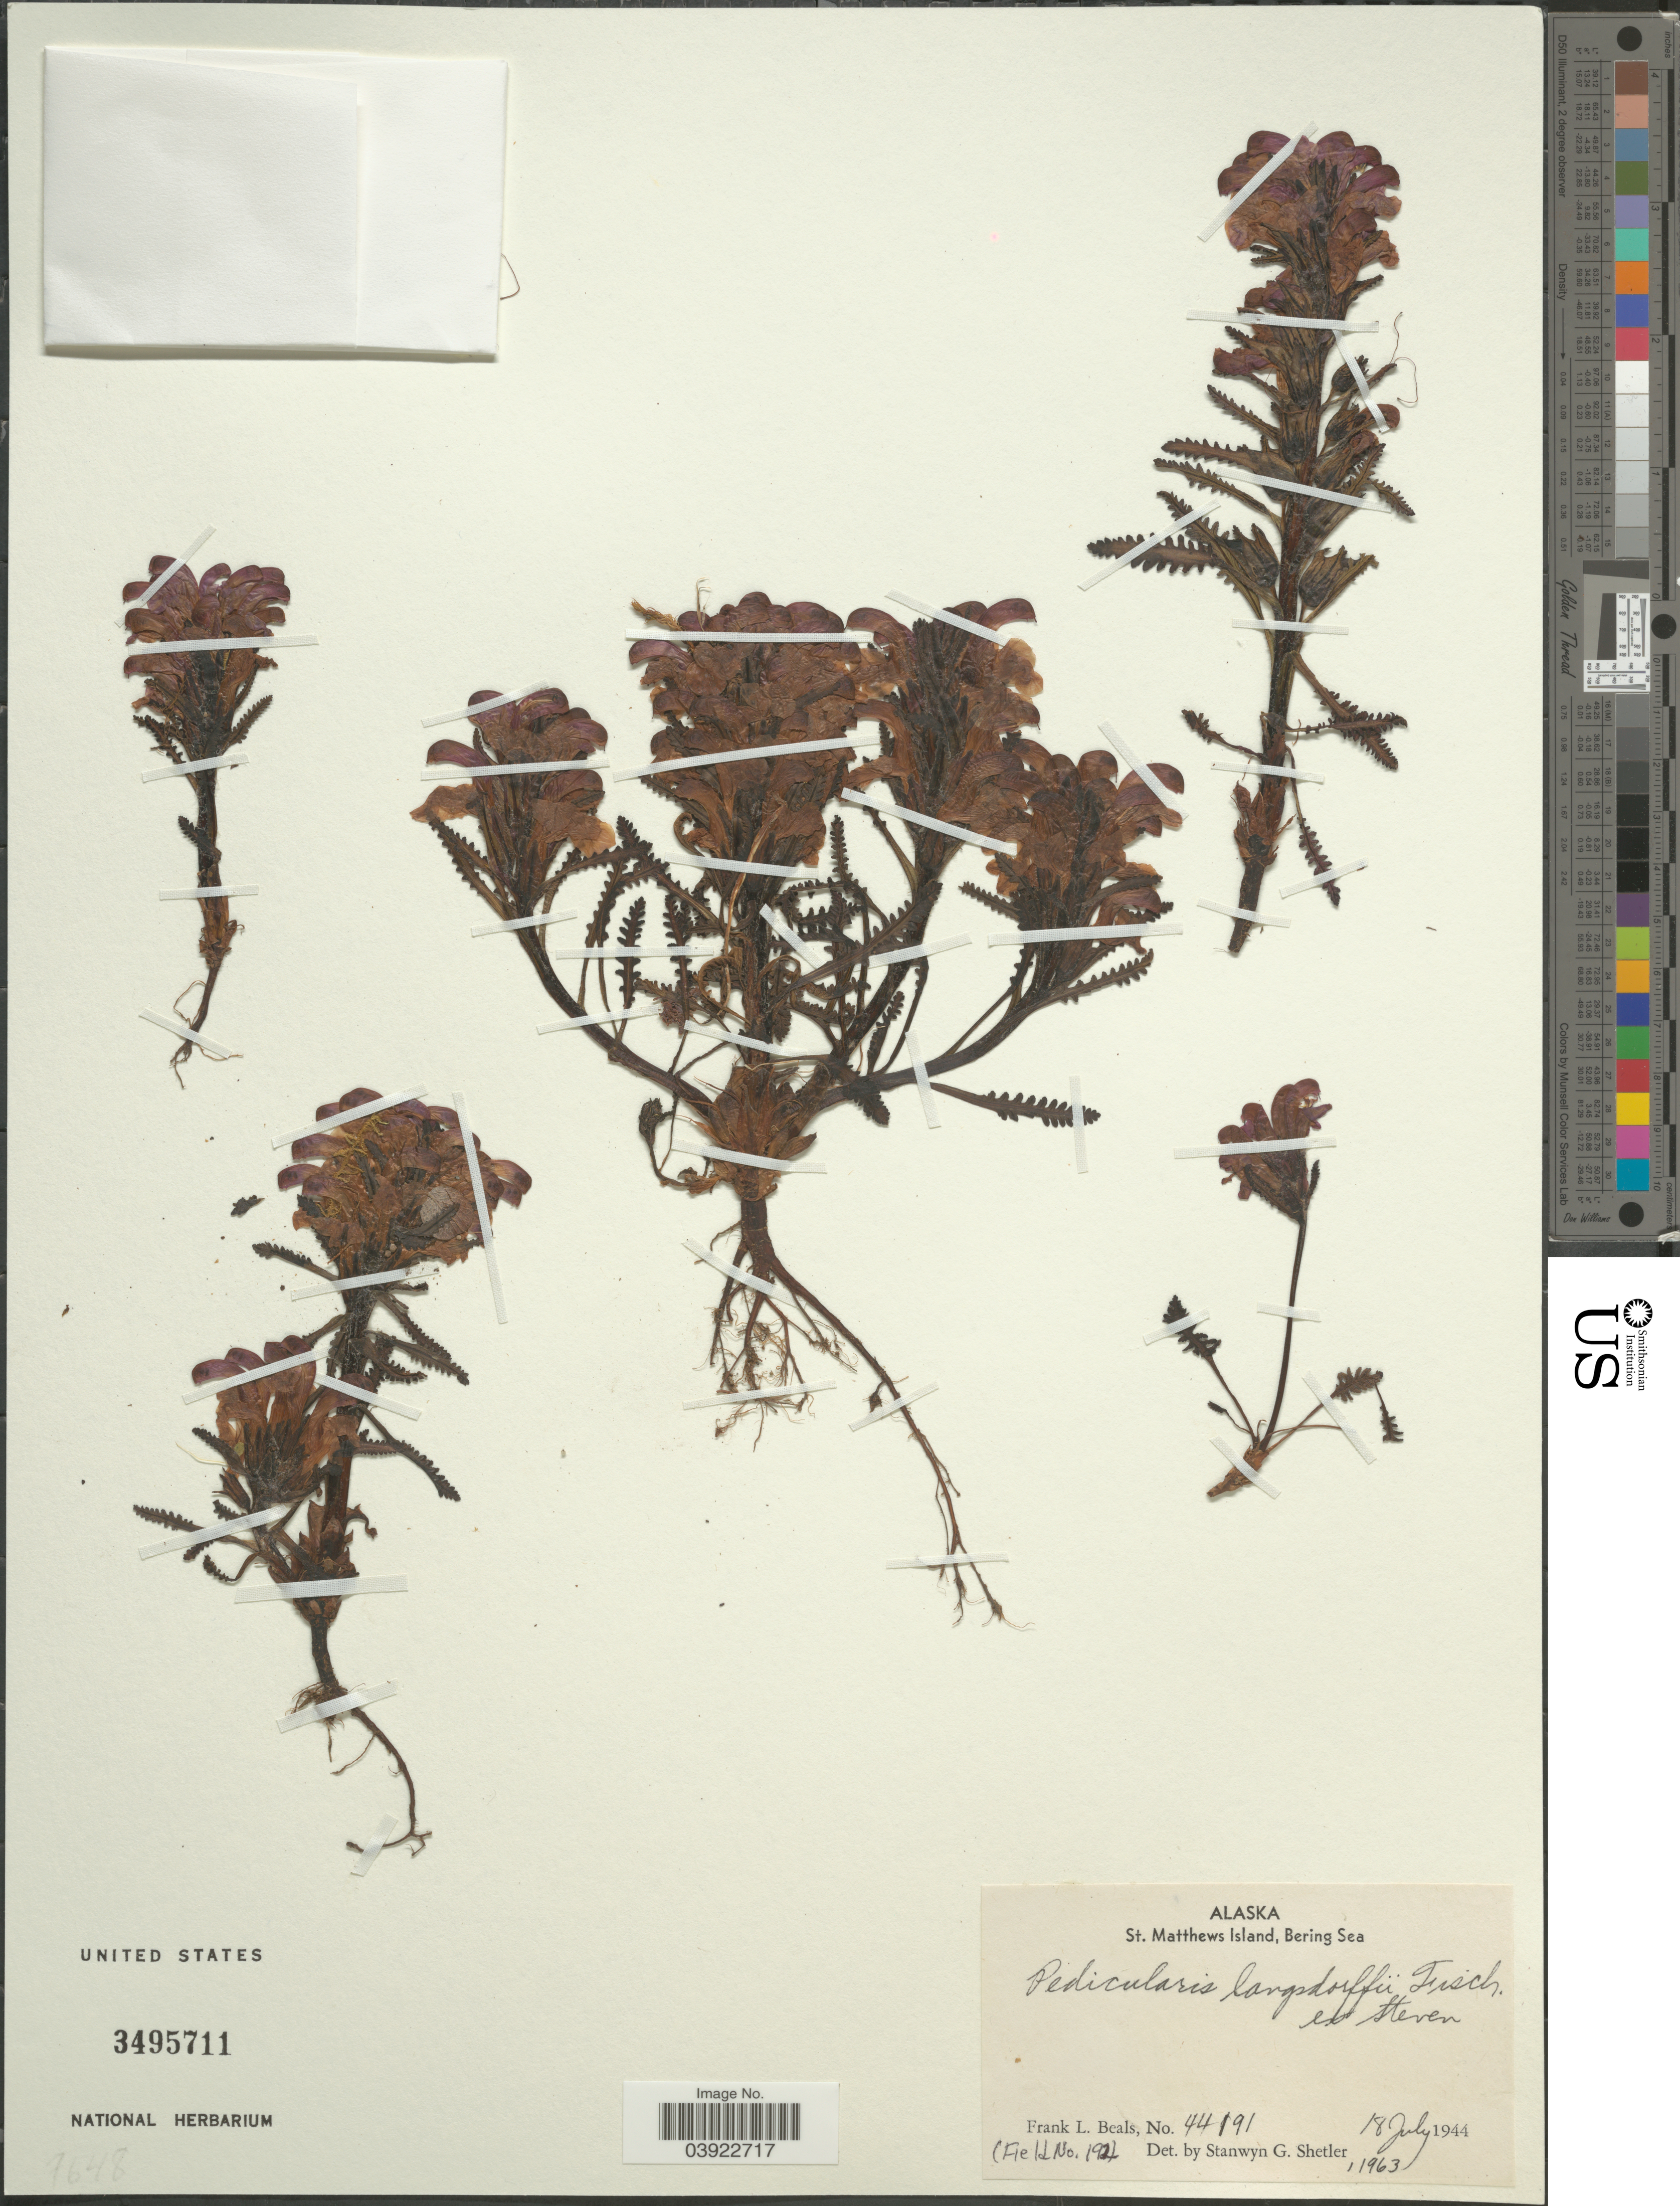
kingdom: Plantae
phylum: Tracheophyta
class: Magnoliopsida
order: Lamiales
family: Orobanchaceae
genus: Pedicularis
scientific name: Pedicularis langsdorffii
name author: Fisch. ex Steven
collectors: F. Beals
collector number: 44191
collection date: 1944-07-18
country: United States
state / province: Alaska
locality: St. Matthews Island, Bering Sea.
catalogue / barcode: US 3495711